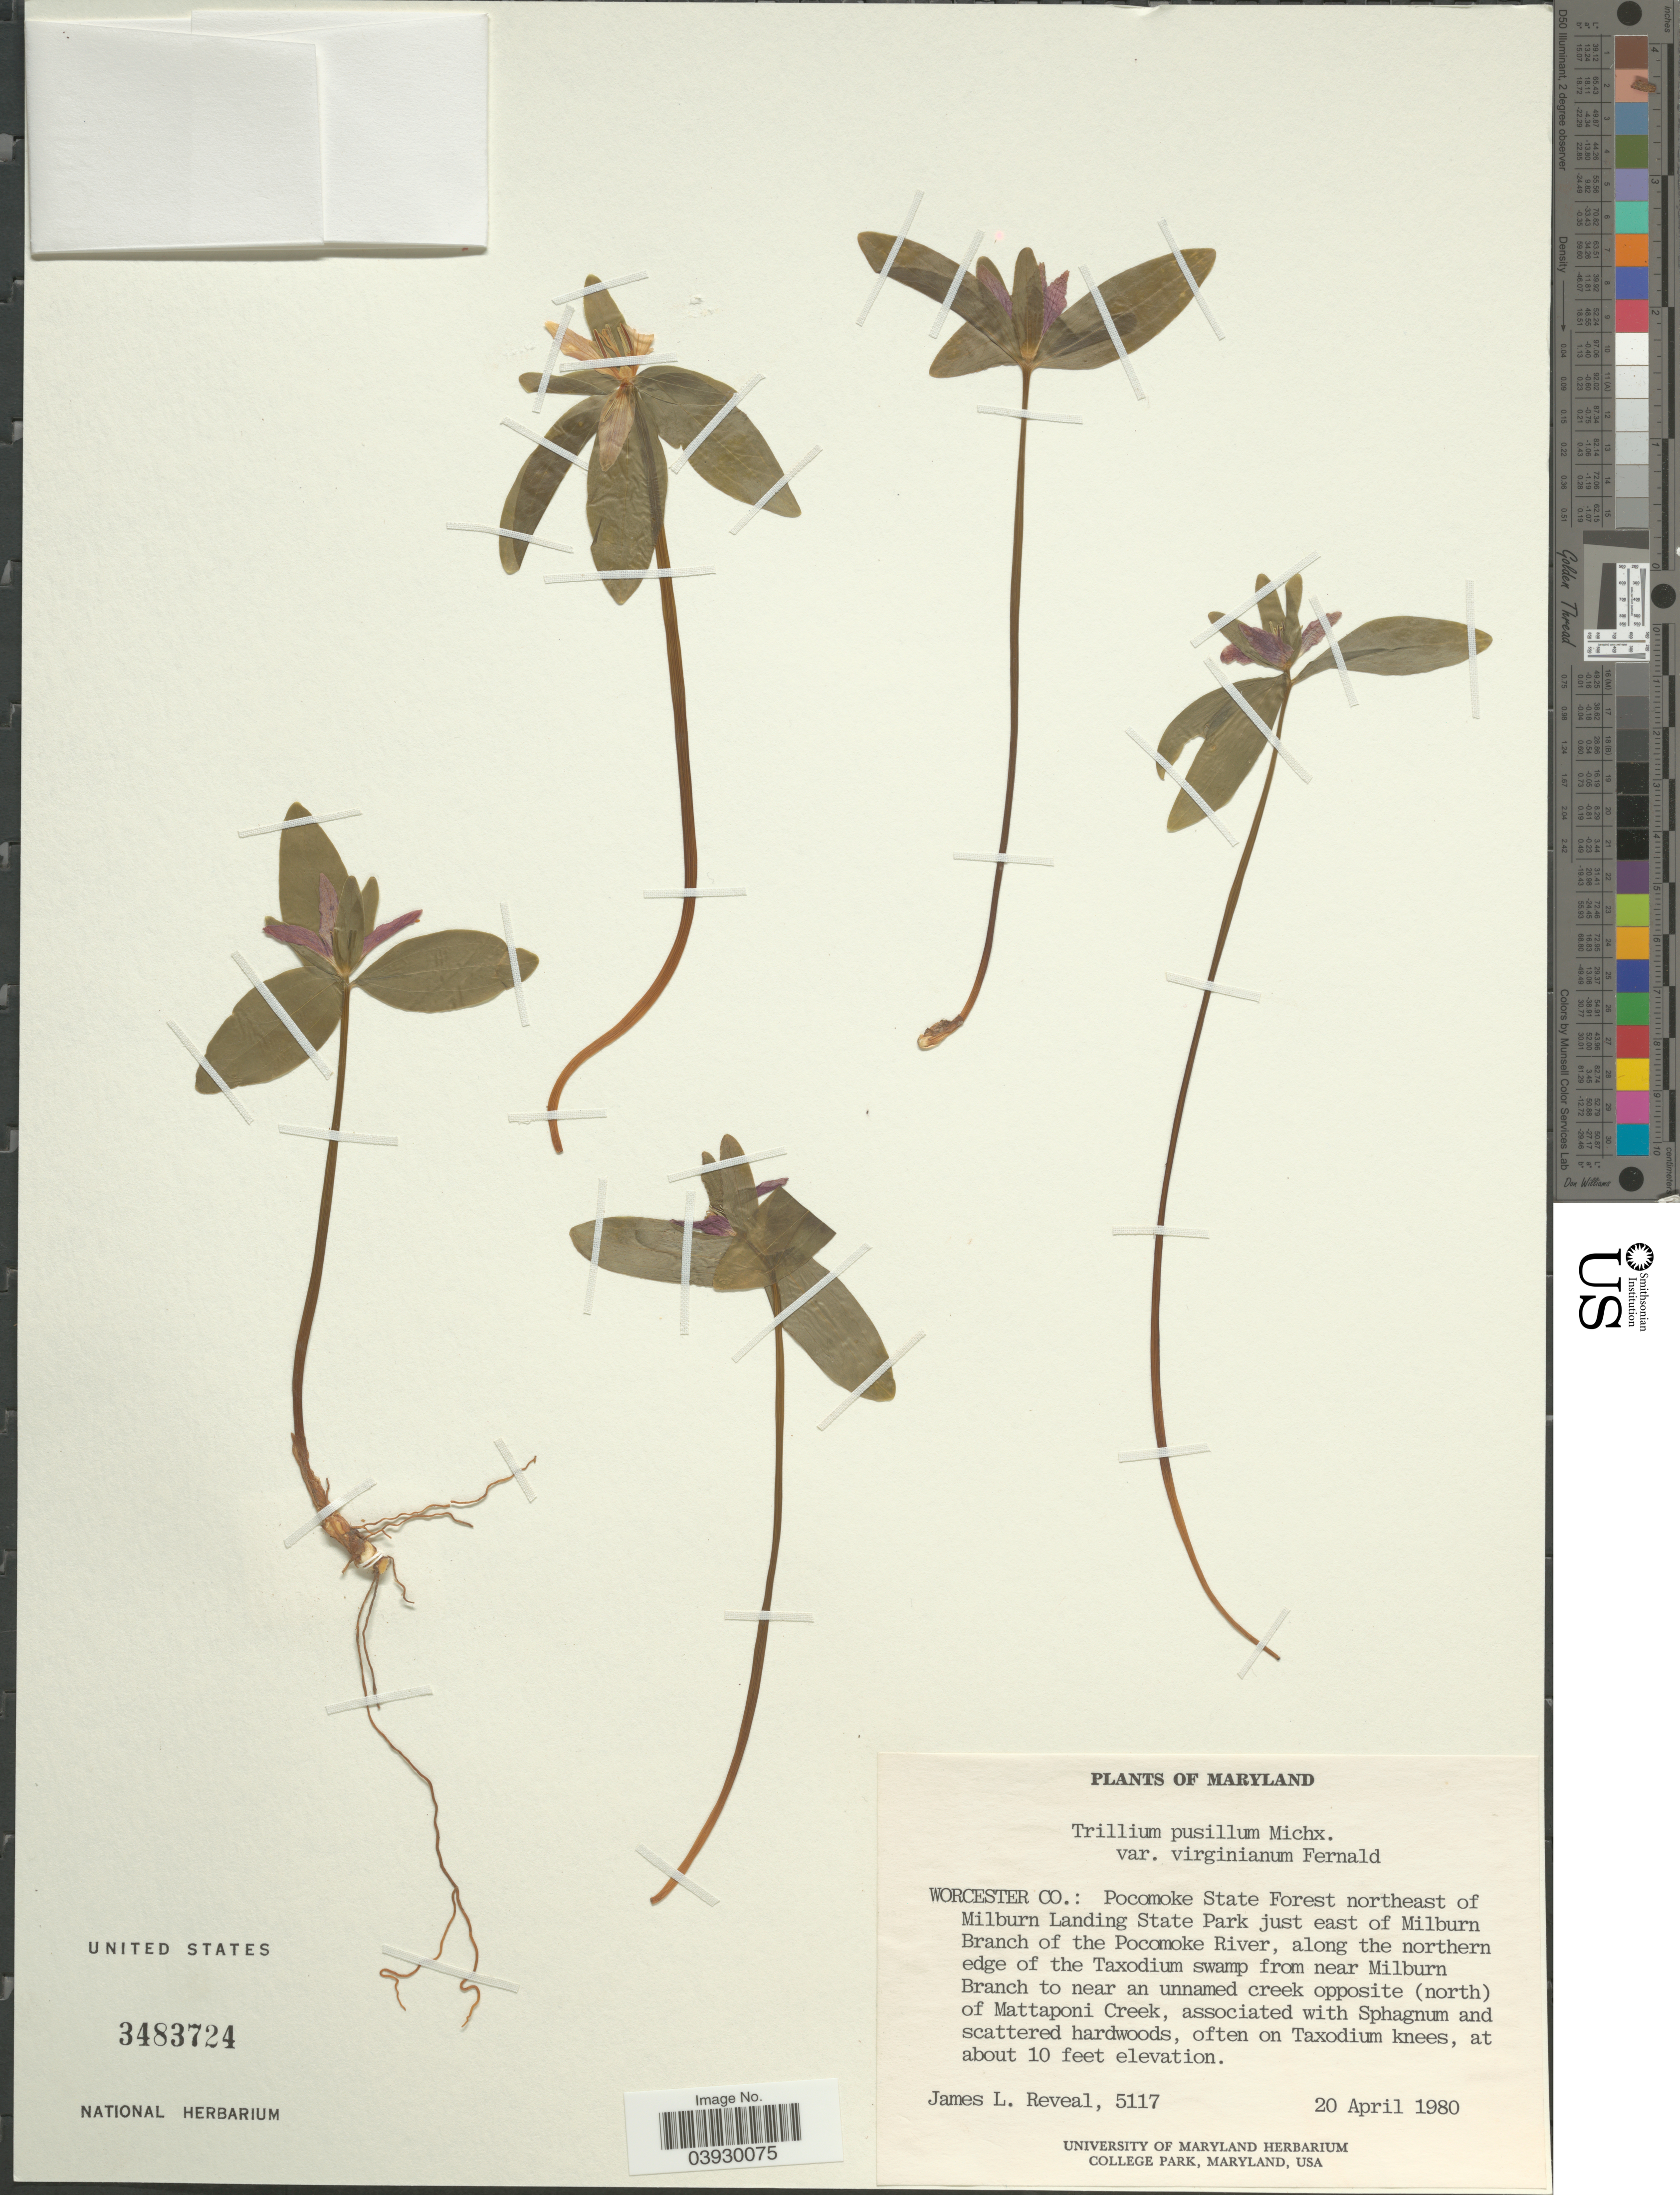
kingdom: Plantae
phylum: Tracheophyta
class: Liliopsida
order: Liliales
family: Melanthiaceae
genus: Trillium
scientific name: Trillium pusillum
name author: Michx.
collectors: J. L. Reveal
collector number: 5117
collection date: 1980-04-20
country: United States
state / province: Maryland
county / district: Worcester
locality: Worcester Co.: Pocomoke State Forest northeast of Milburn Landing State Park just east of the Milburn Branch of the Pocomoke River, along the northern edge of the Taxodium swamp from near Milburn Branch to near an unnamed creek opposite (north) of Mattaponi Creek.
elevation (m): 3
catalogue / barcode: US 3483724